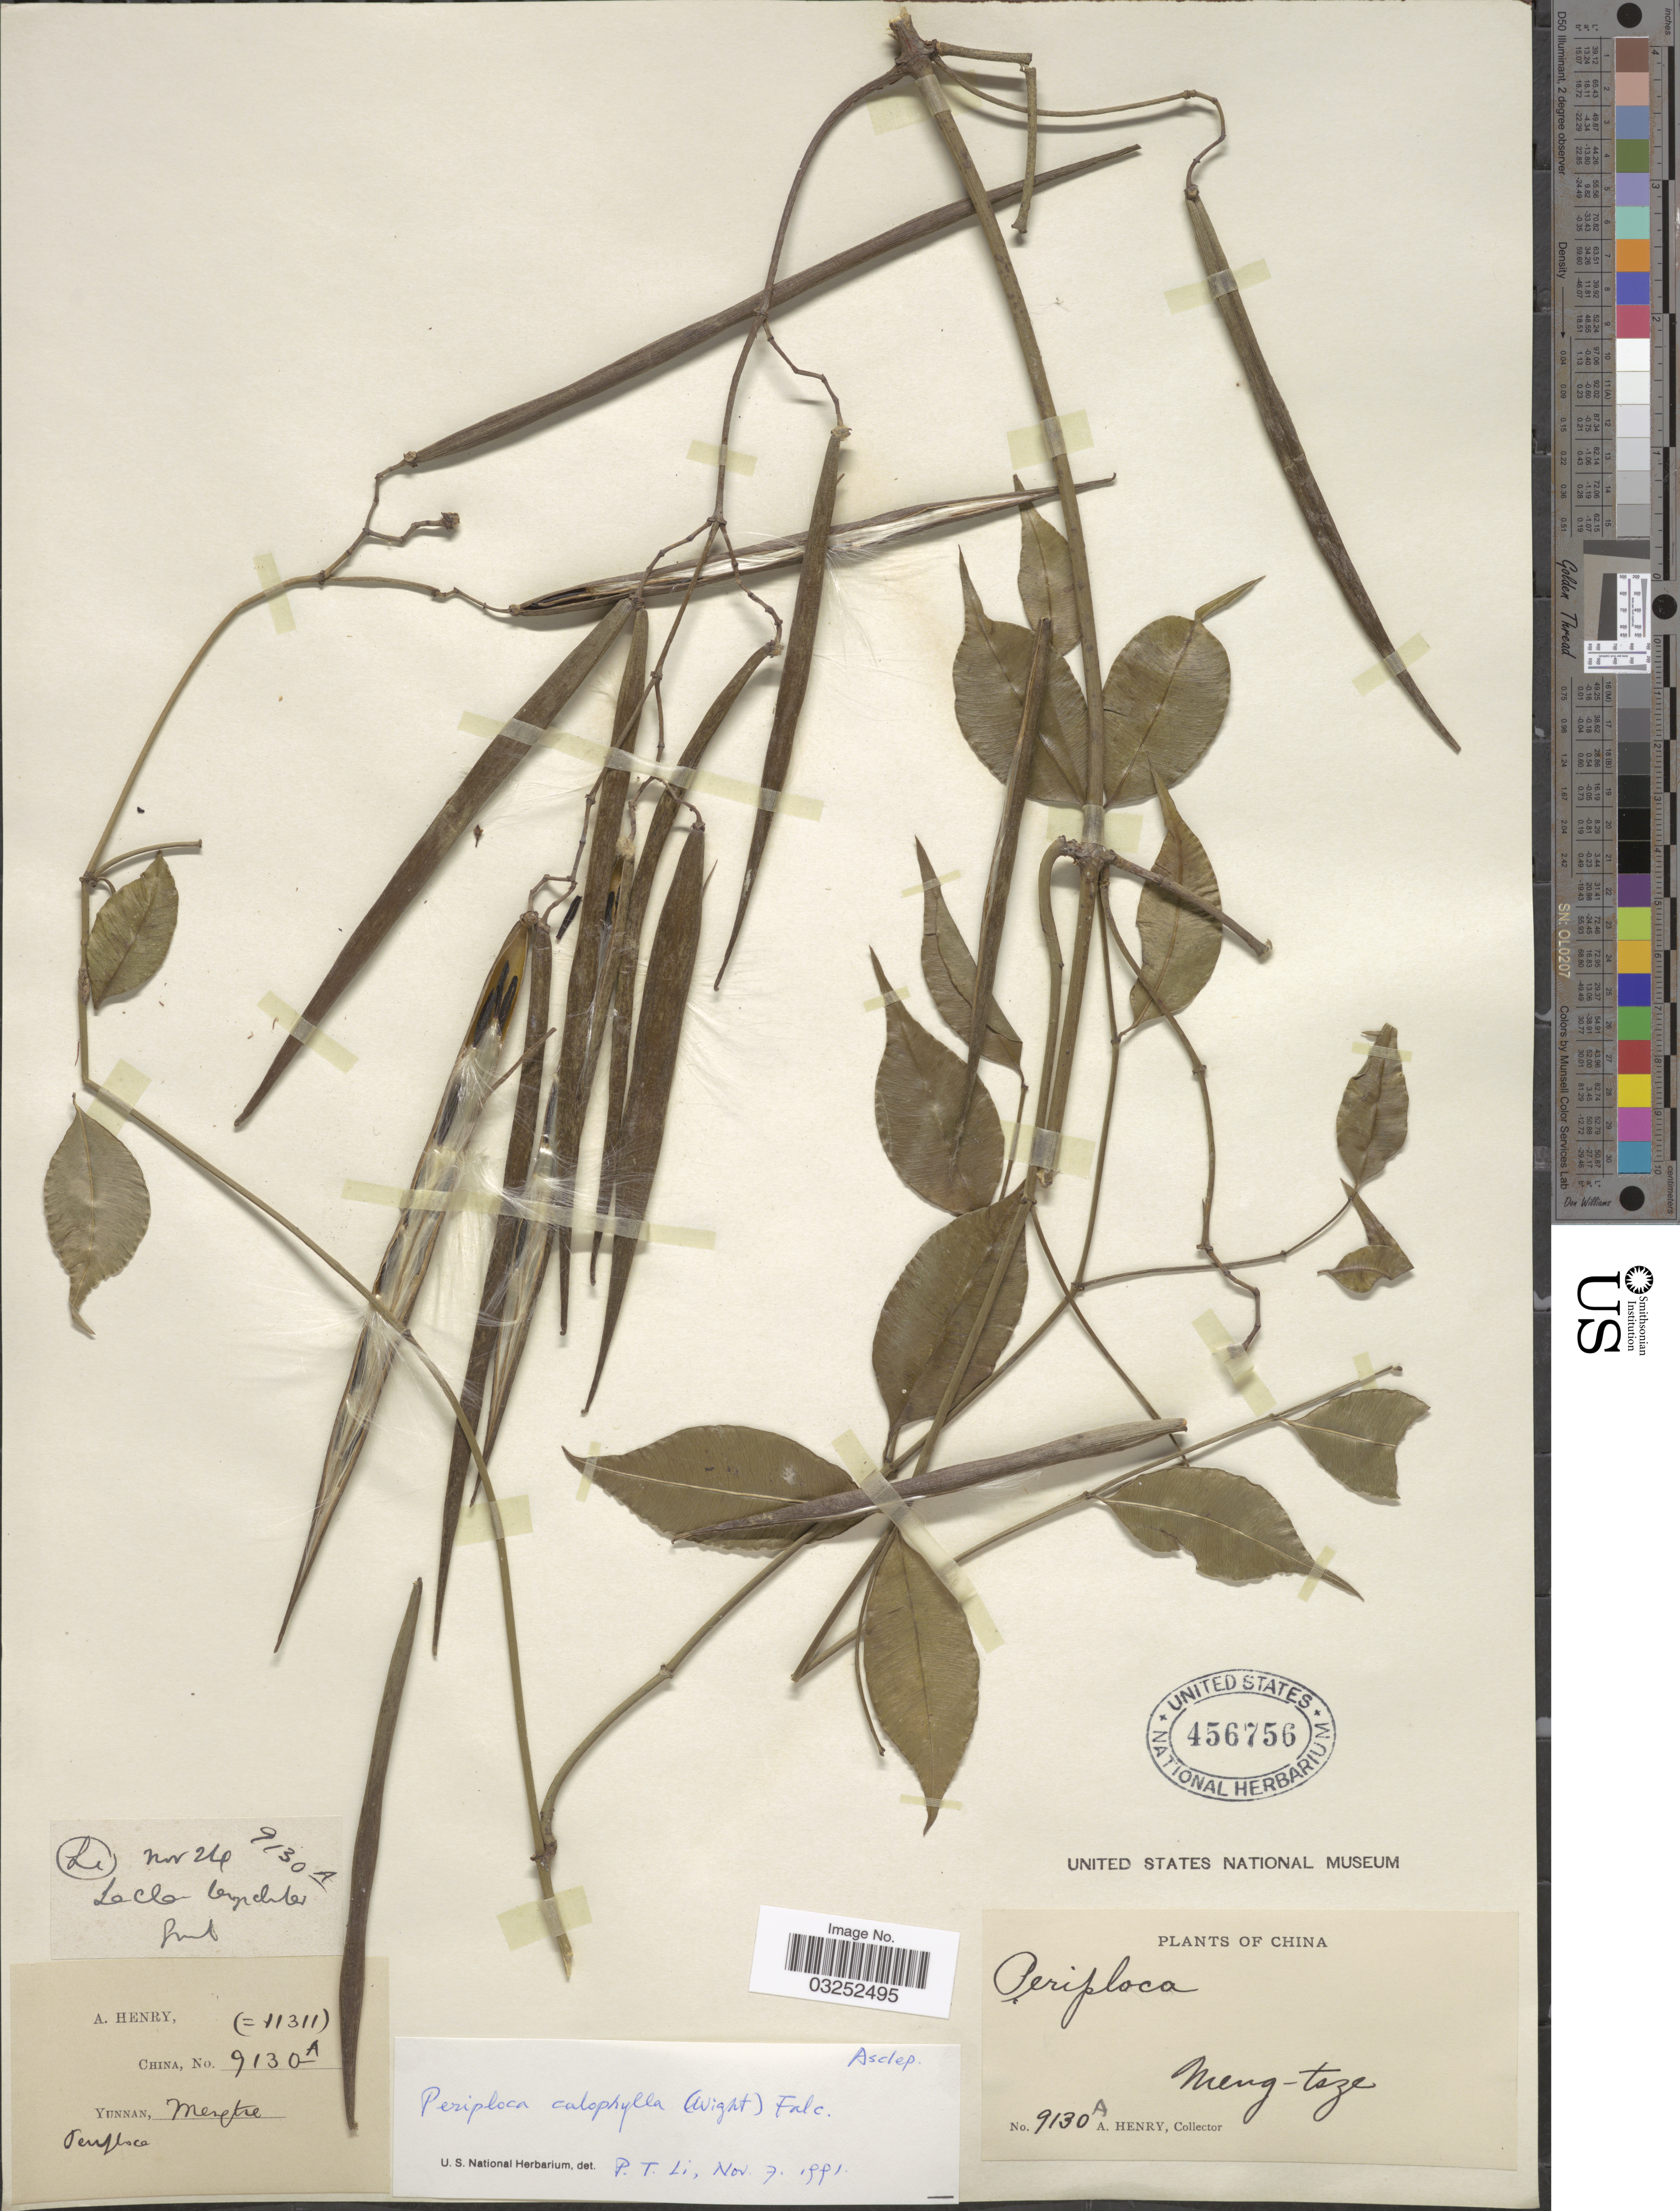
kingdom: Plantae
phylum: Tracheophyta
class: Magnoliopsida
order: Gentianales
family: Apocynaceae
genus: Periploca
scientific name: Periploca calophylla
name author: Rich. & Quart.-Dill.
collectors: A. Henry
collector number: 9130 A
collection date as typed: Transcribed d/m/y: /11/24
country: China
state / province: Yunnan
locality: Meng-tsze. Le cla. Li.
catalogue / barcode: US 456756